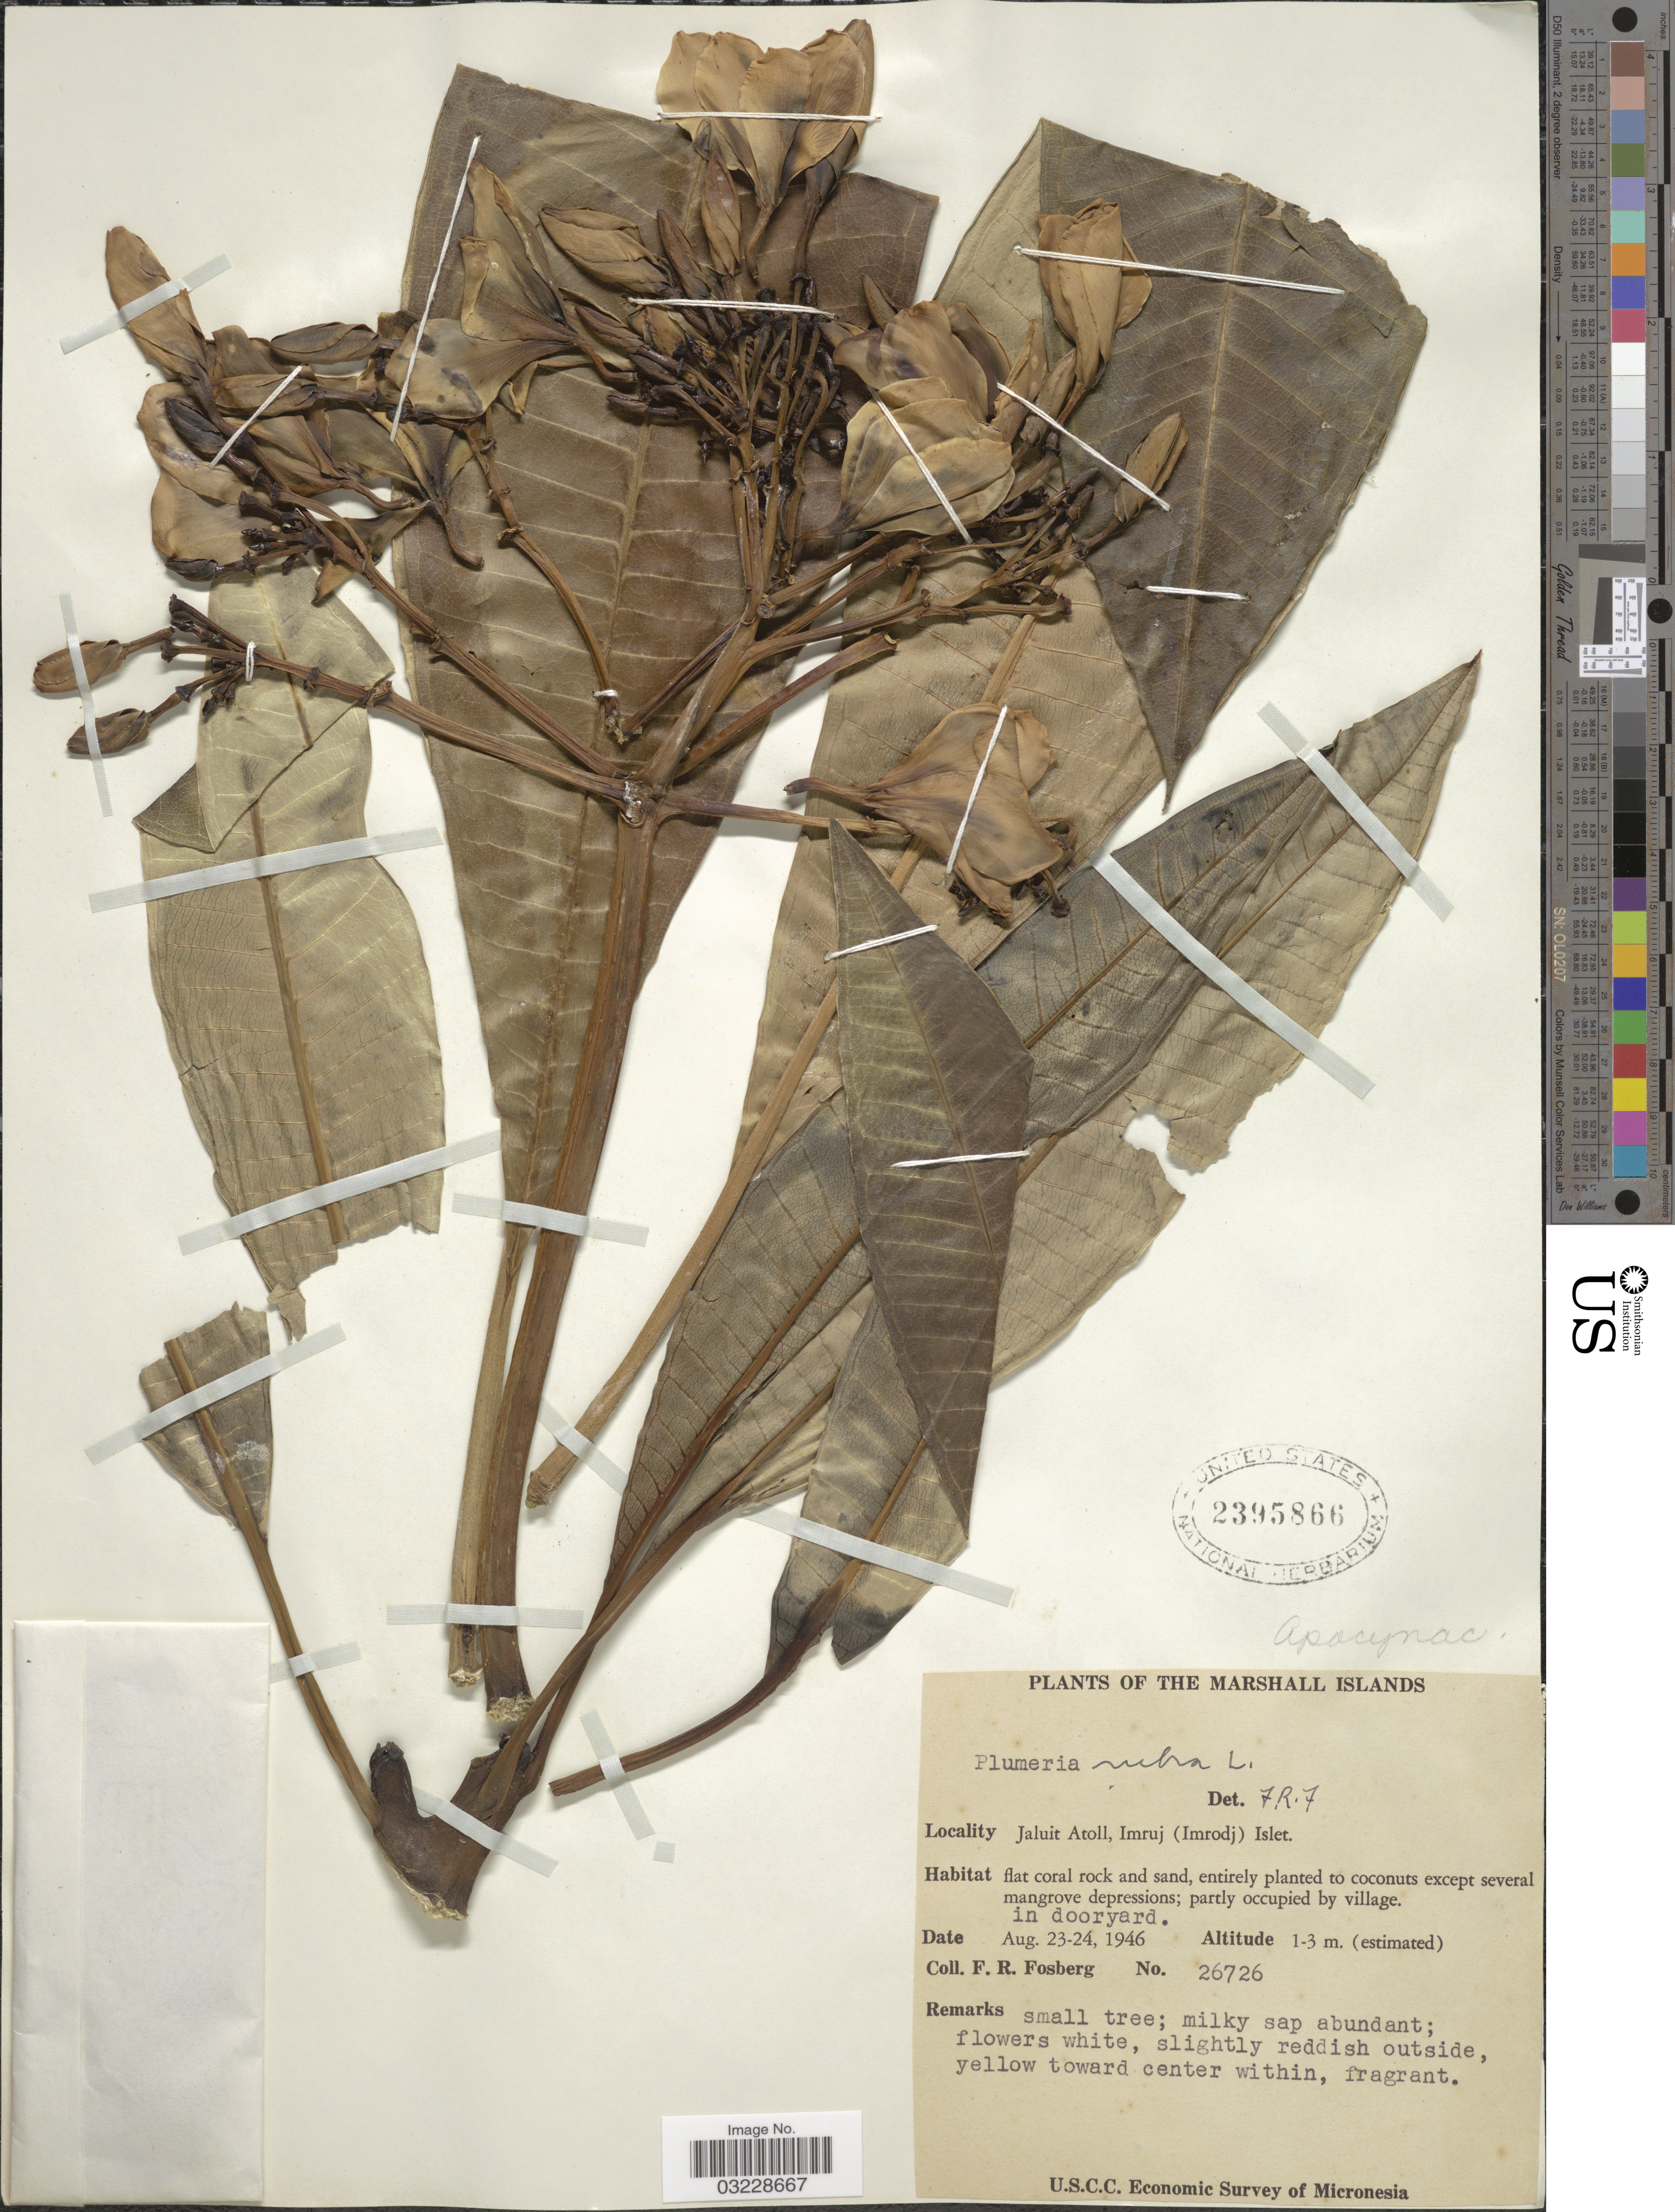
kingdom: Plantae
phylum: Tracheophyta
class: Magnoliopsida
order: Gentianales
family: Apocynaceae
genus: Plumeria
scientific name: Plumeria rubra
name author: L.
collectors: F. R. Fosberg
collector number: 26726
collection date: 1946-08-23/1946-08-24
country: Marshall Islands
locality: Jaluit Atoll, Imruj (Imrodj) Islet.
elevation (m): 1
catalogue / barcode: US 2395866